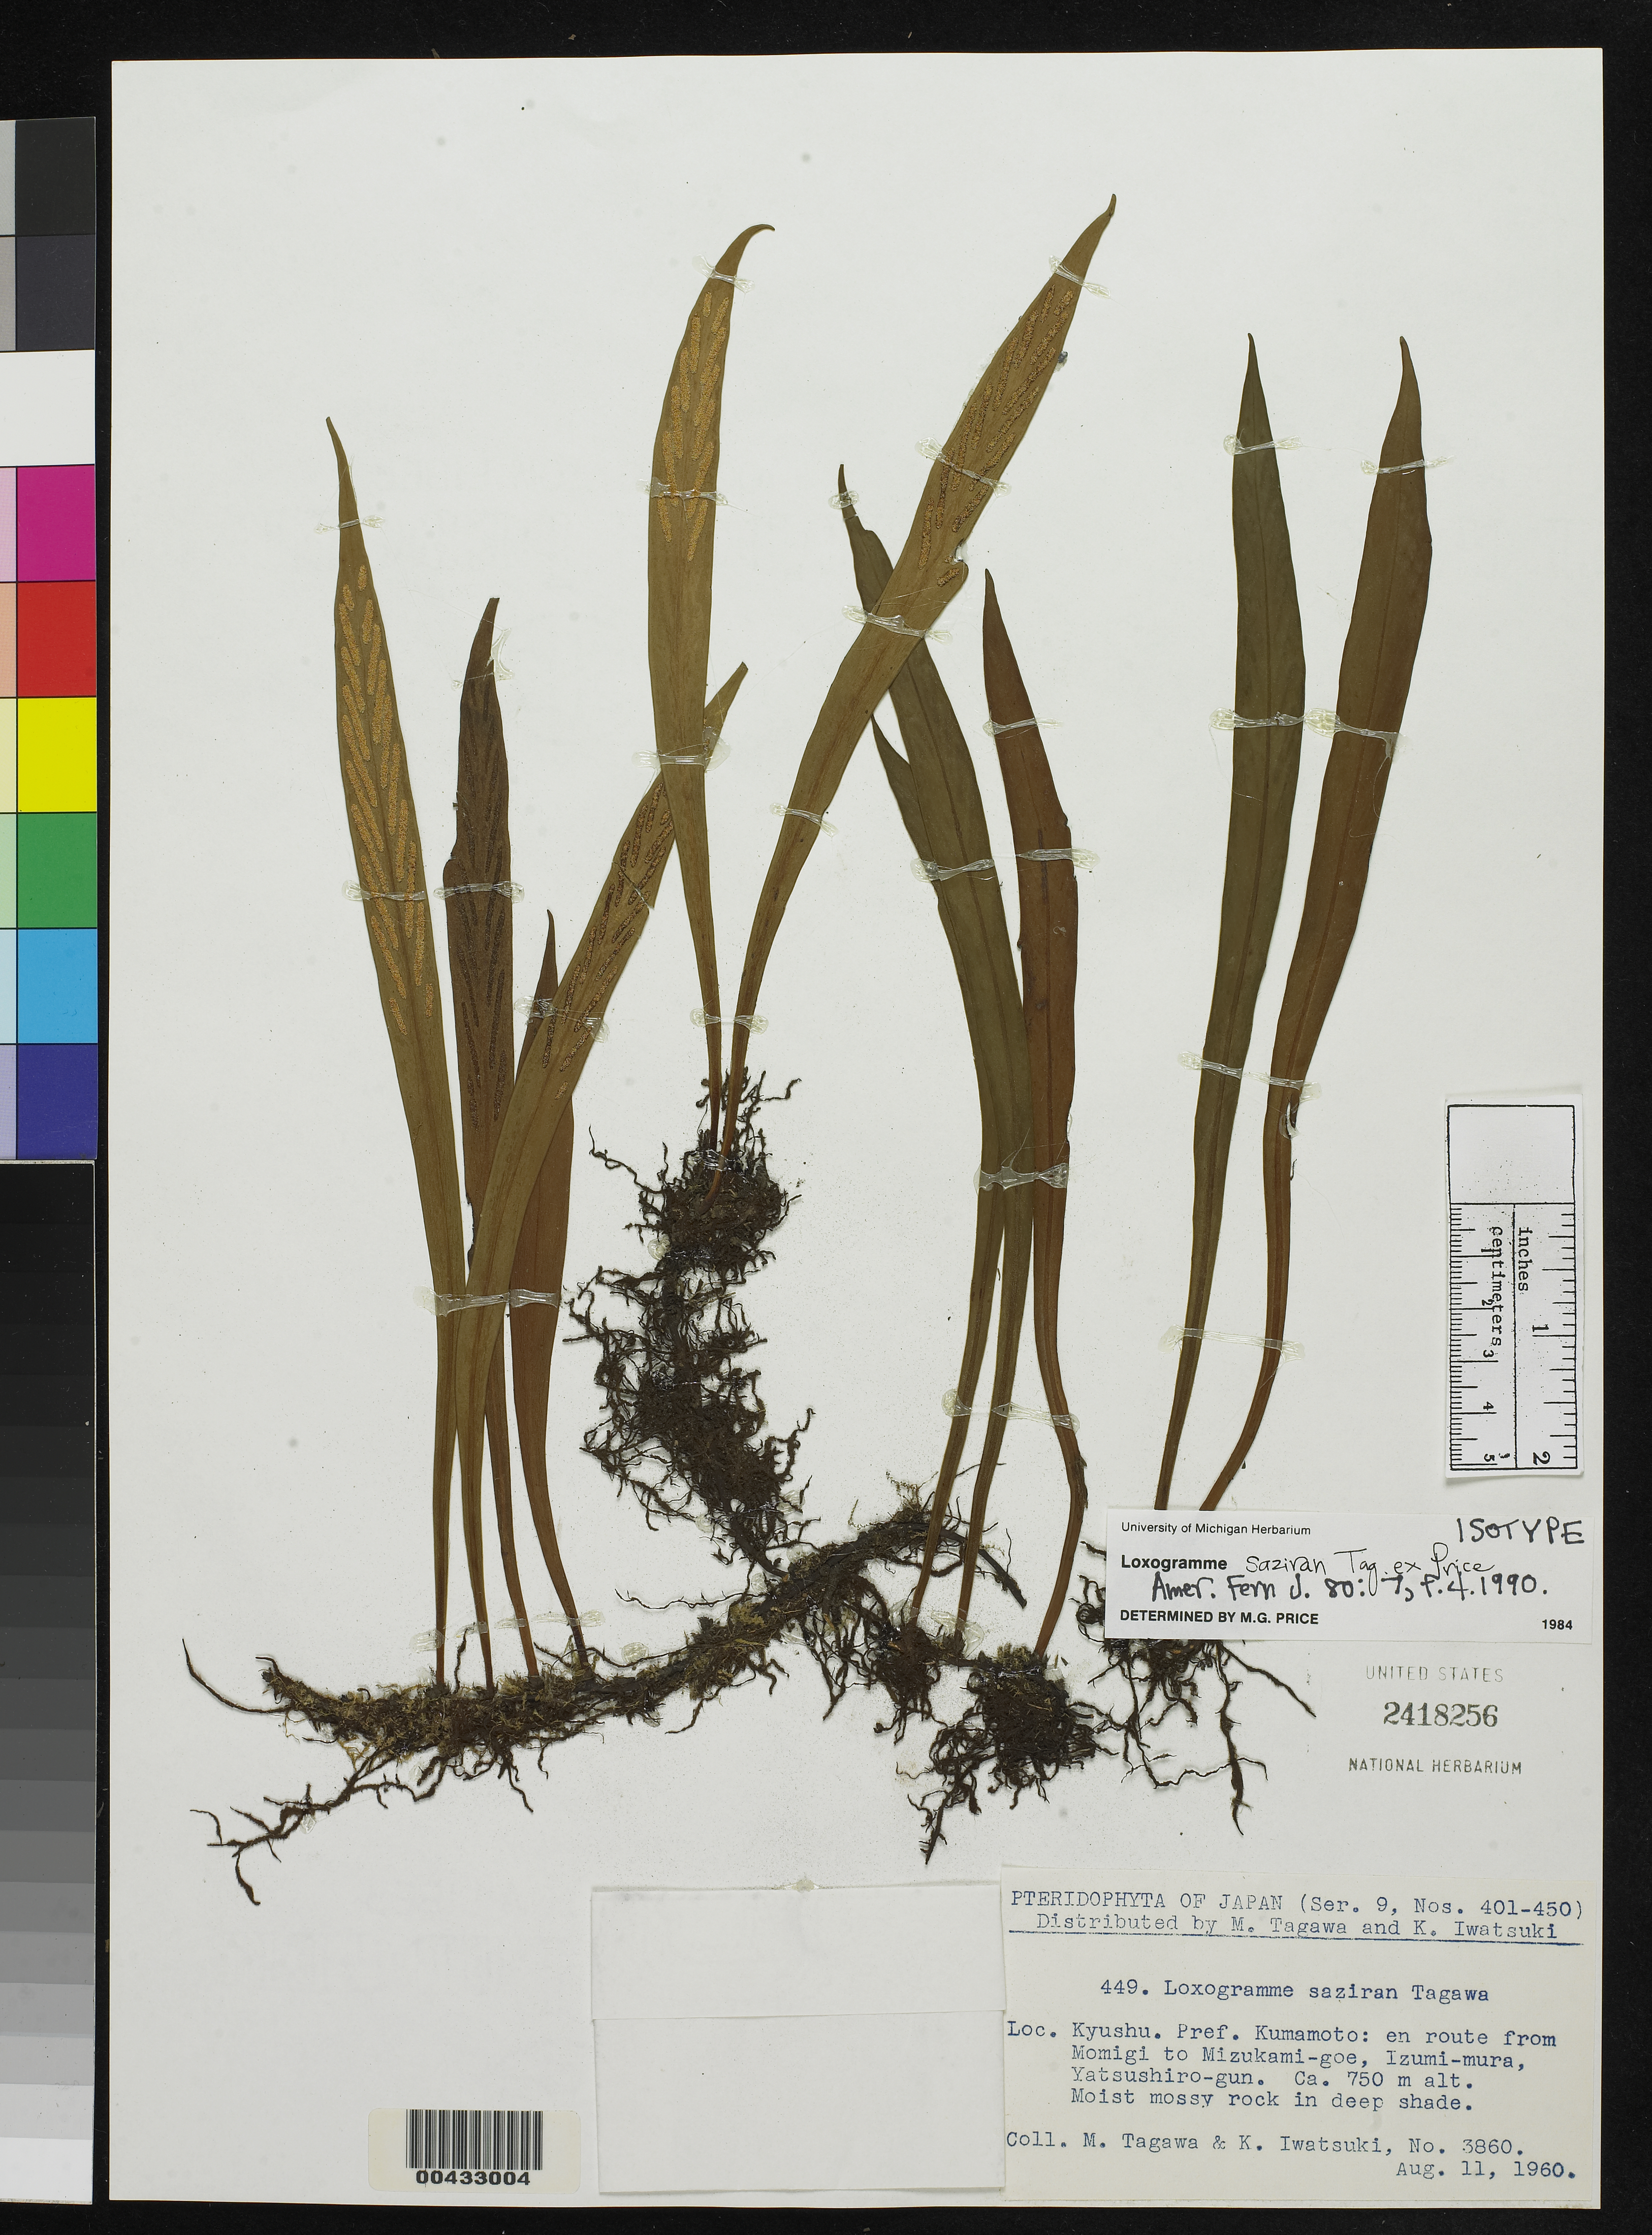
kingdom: Plantae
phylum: Tracheophyta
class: Polypodiopsida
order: Polypodiales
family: Polypodiaceae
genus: Loxogramme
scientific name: Loxogramme saziran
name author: Tagawa ex M.G. Price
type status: Isotype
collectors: M. Tagawa & K. Iwatsuki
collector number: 3860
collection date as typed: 11 Aug 1960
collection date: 1960-08-11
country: Japan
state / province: Kumamoto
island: Kyushu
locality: En route from Momigi to Mizukami-goe, Izumi-mura, Yatsushiro-gun.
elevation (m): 750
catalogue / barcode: US 2418256